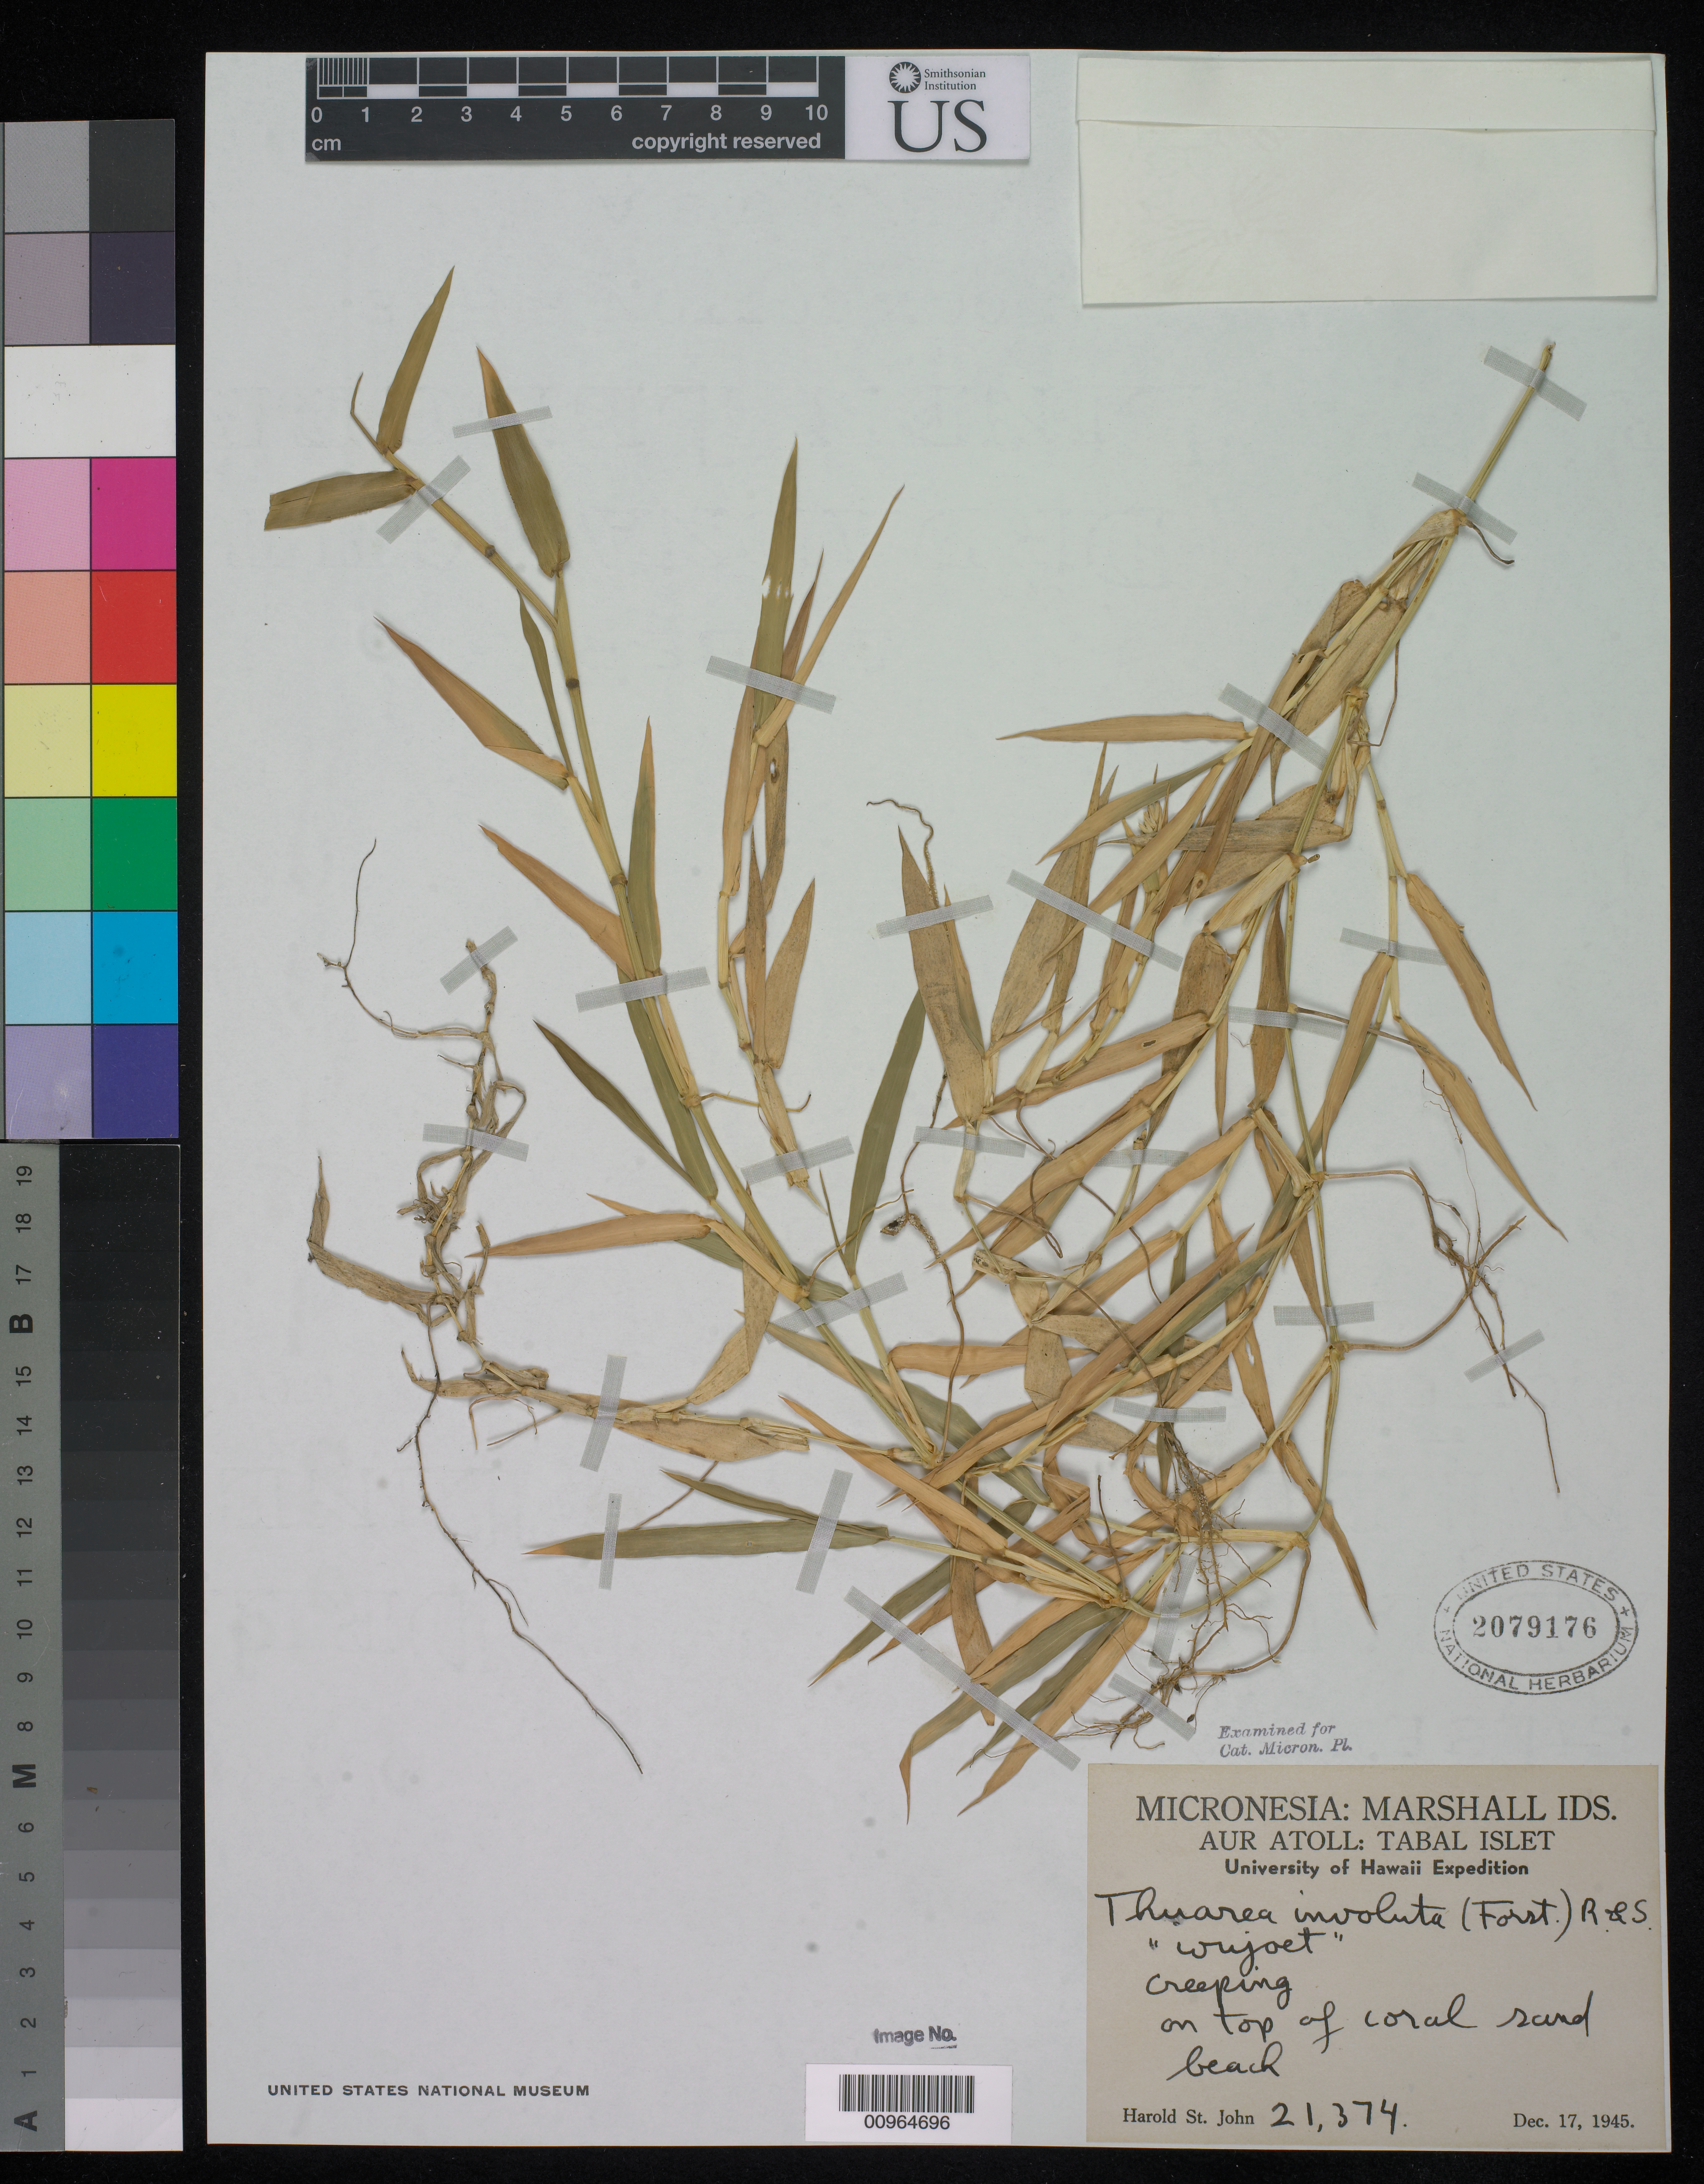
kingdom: Plantae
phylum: Tracheophyta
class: Liliopsida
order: Poales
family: Poaceae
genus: Thuarea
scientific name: Thuarea involuta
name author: (G. Forst.) R. Br. ex Sm.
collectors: H. St. John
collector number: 21374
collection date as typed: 17 Dec 1945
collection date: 1945-12-17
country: Marshall Islands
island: Aur Atoll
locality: Tabal Islet, Creeping on top of coral sand beach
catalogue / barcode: US 2079176